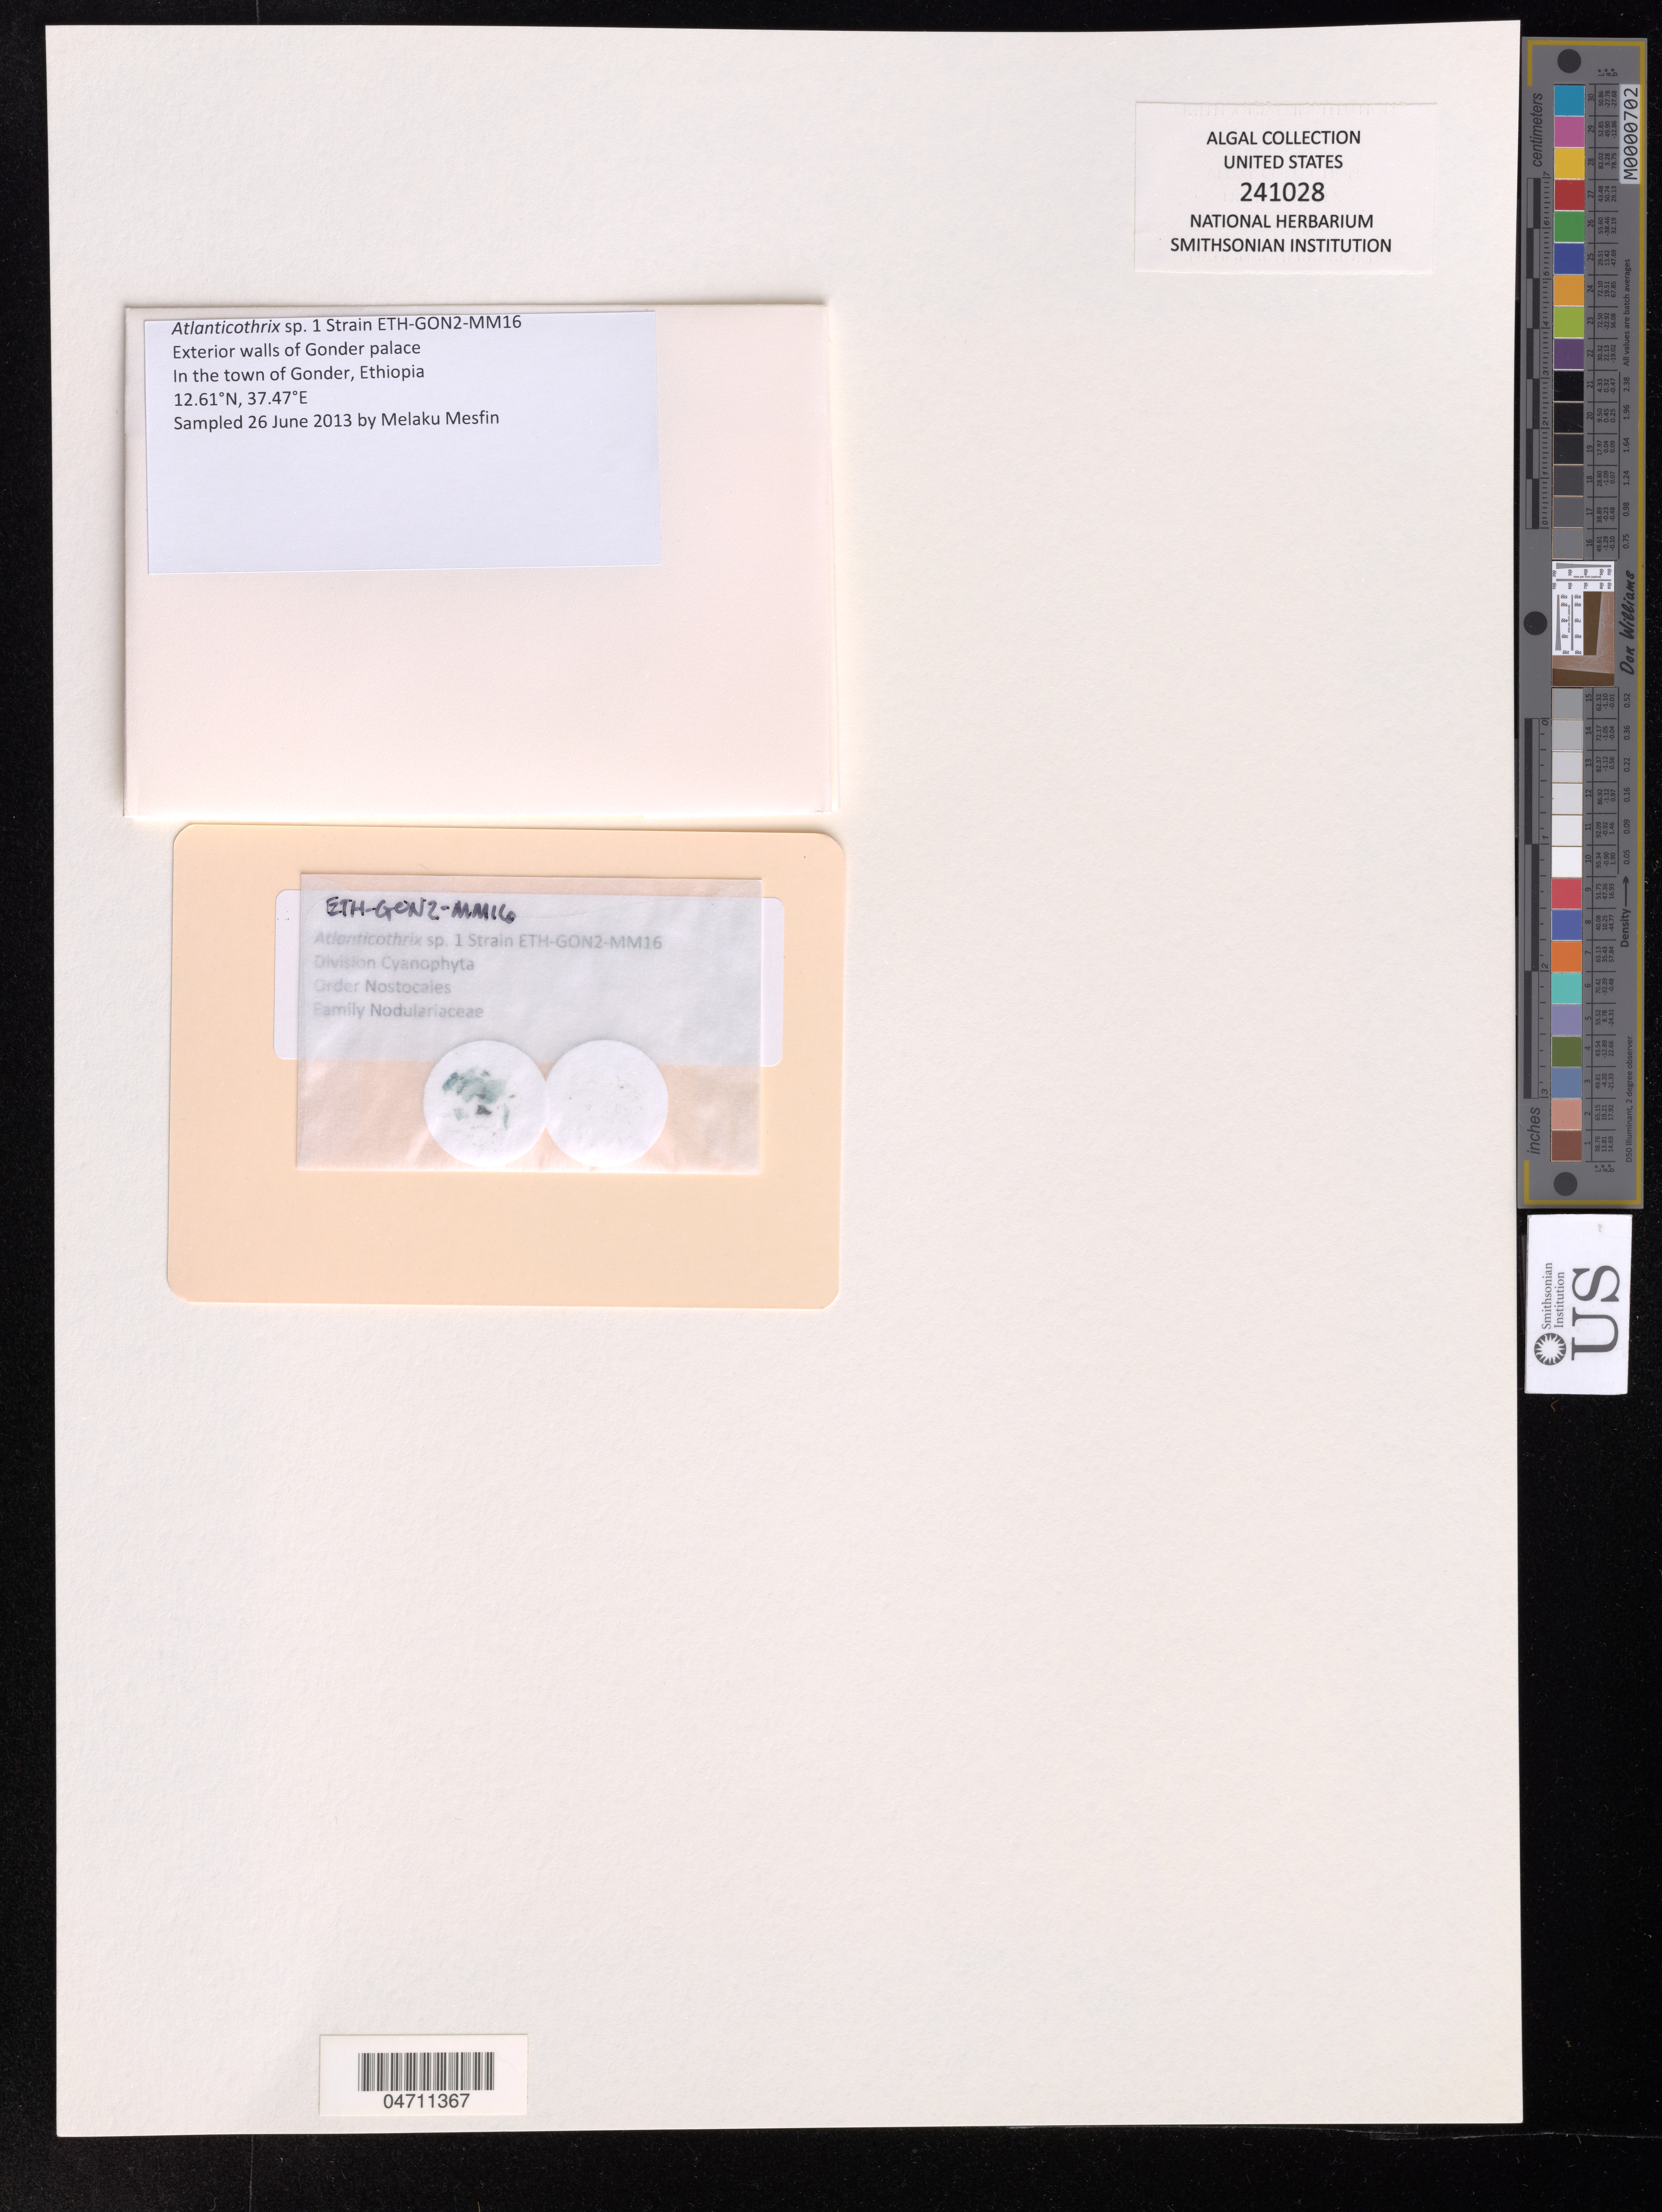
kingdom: Bacteria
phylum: Cyanobacteria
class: Cyanobacteriia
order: Cyanobacteriales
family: Nostocaceae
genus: Atlanticothrix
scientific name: Atlanticothrix sp.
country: Ethiopia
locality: In the town of Gonder, Ethiopia.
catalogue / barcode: US 241028